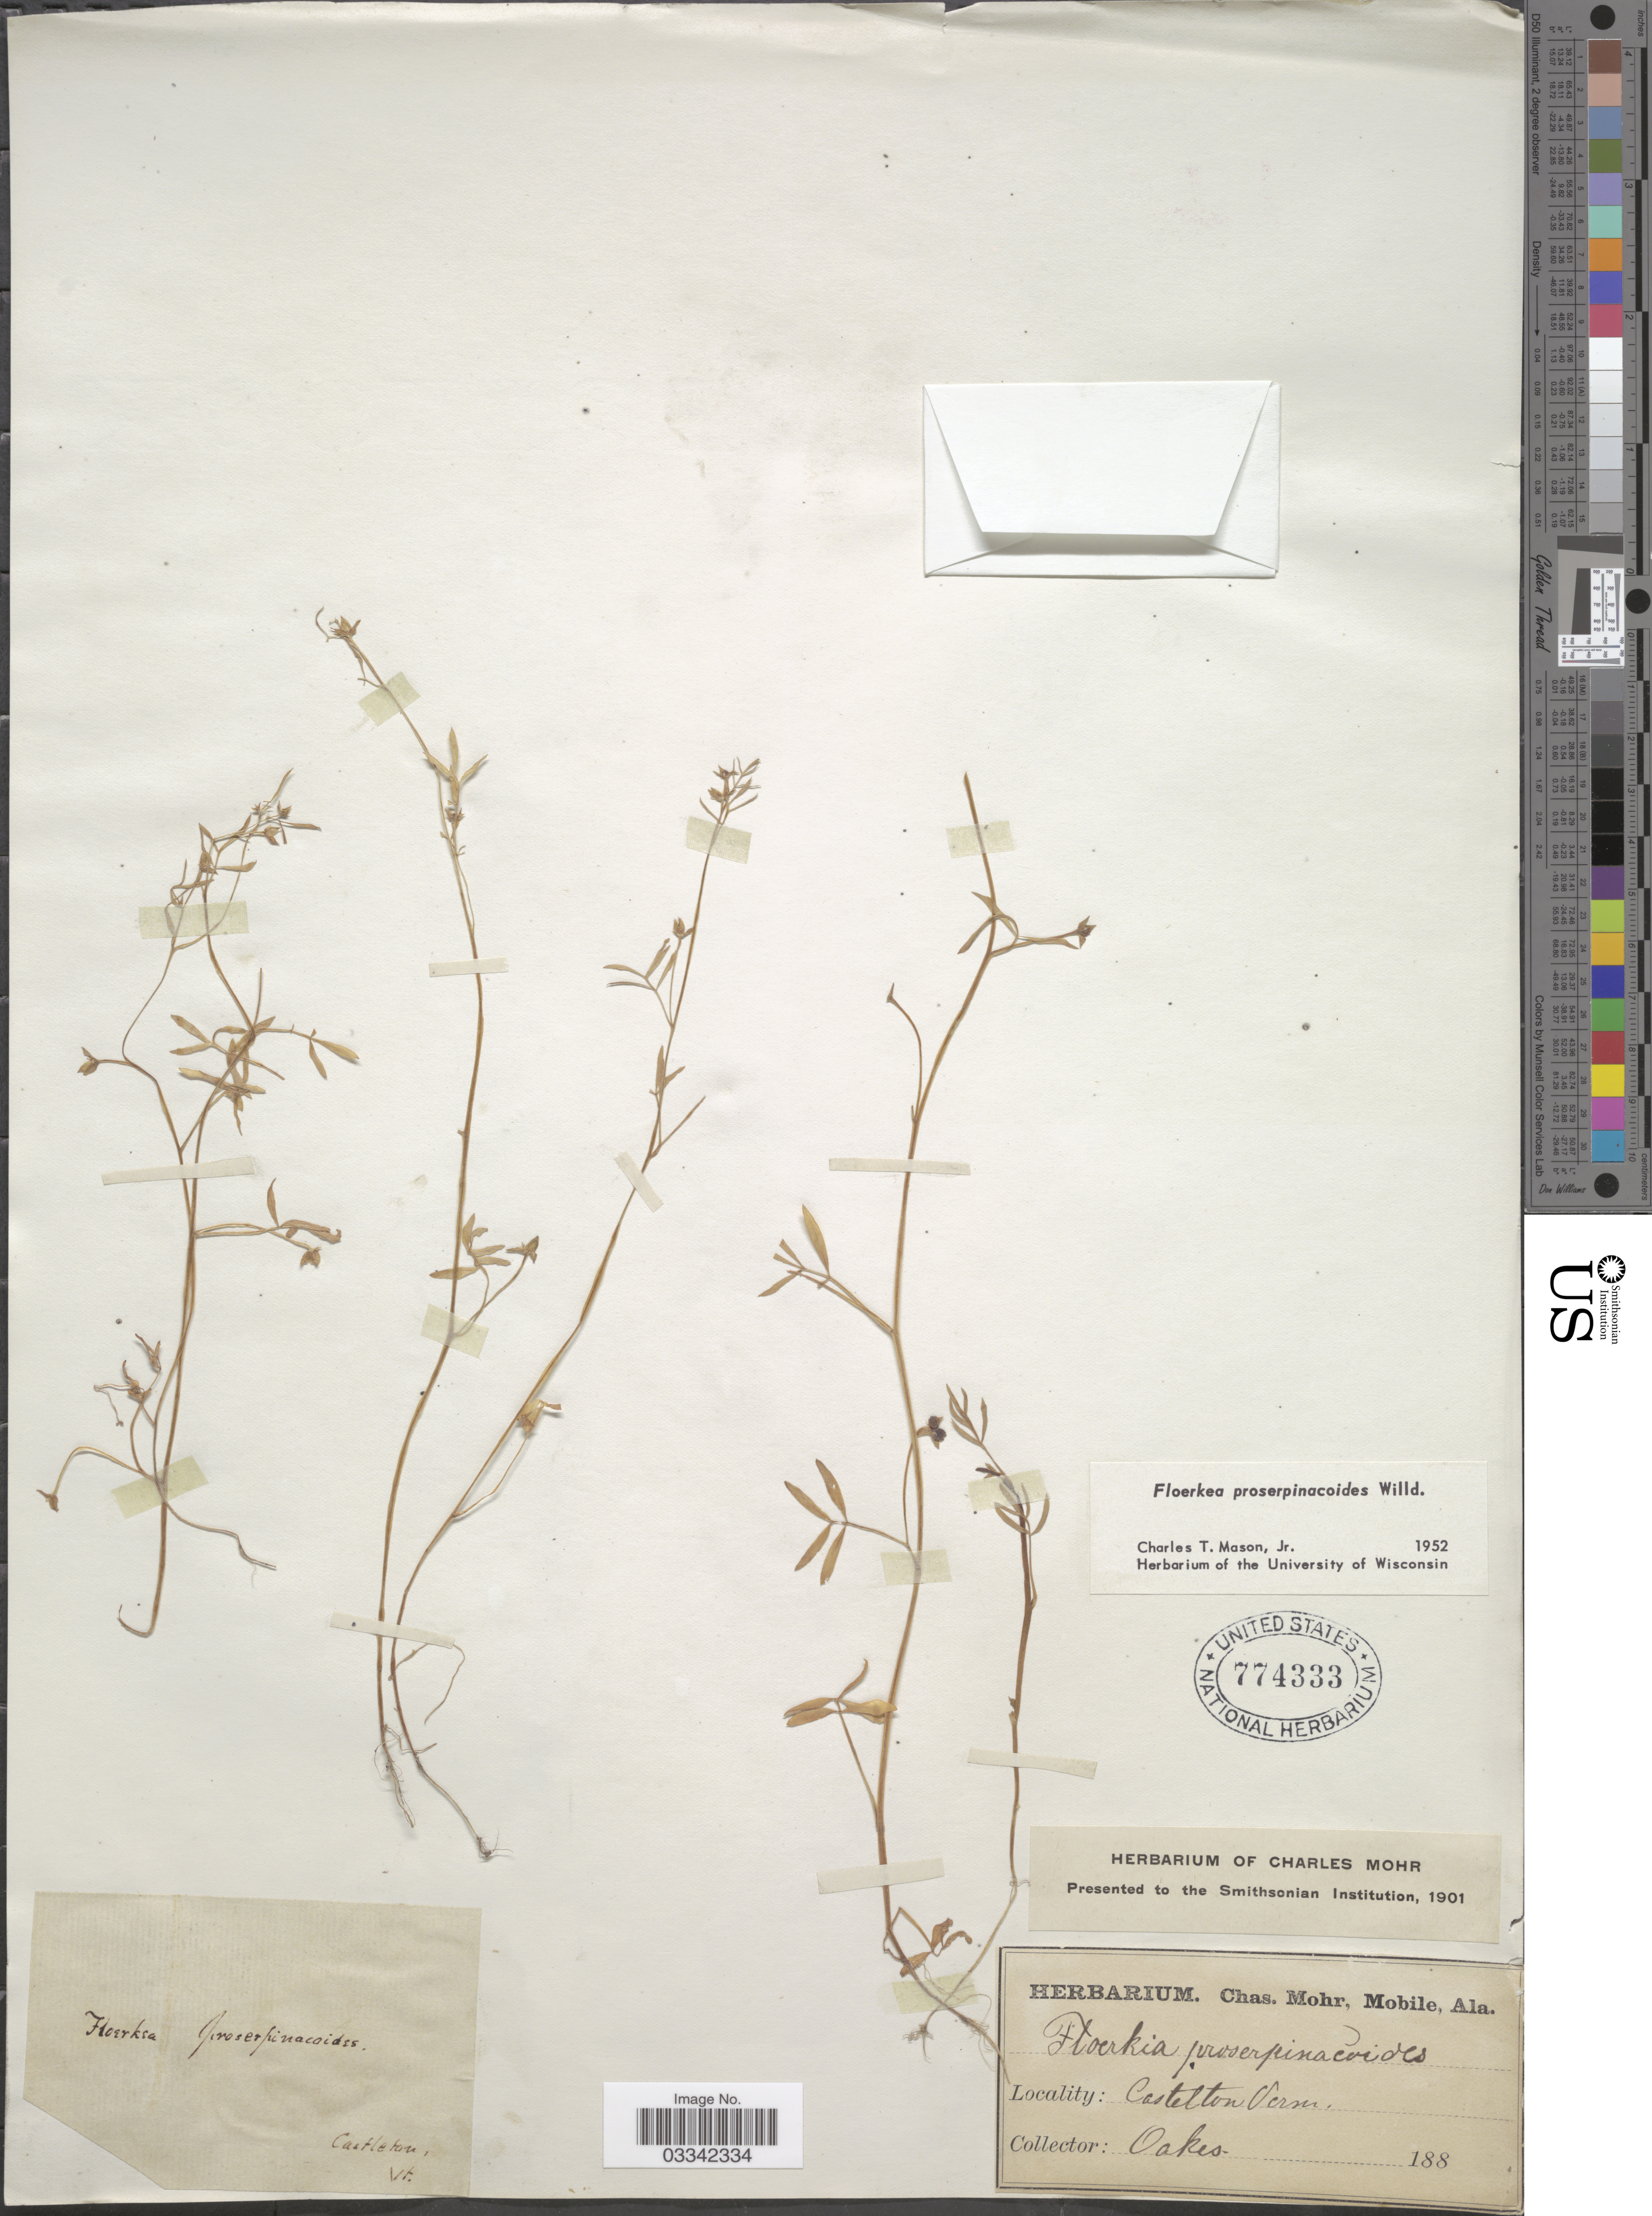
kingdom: Plantae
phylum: Tracheophyta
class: Magnoliopsida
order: Brassicales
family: Limnanthaceae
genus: Floerkea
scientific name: Floerkea proserpinacoides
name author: Willd.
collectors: -. Oakes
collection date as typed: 188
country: United States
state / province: Vermont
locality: Castleton.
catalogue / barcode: US 774333